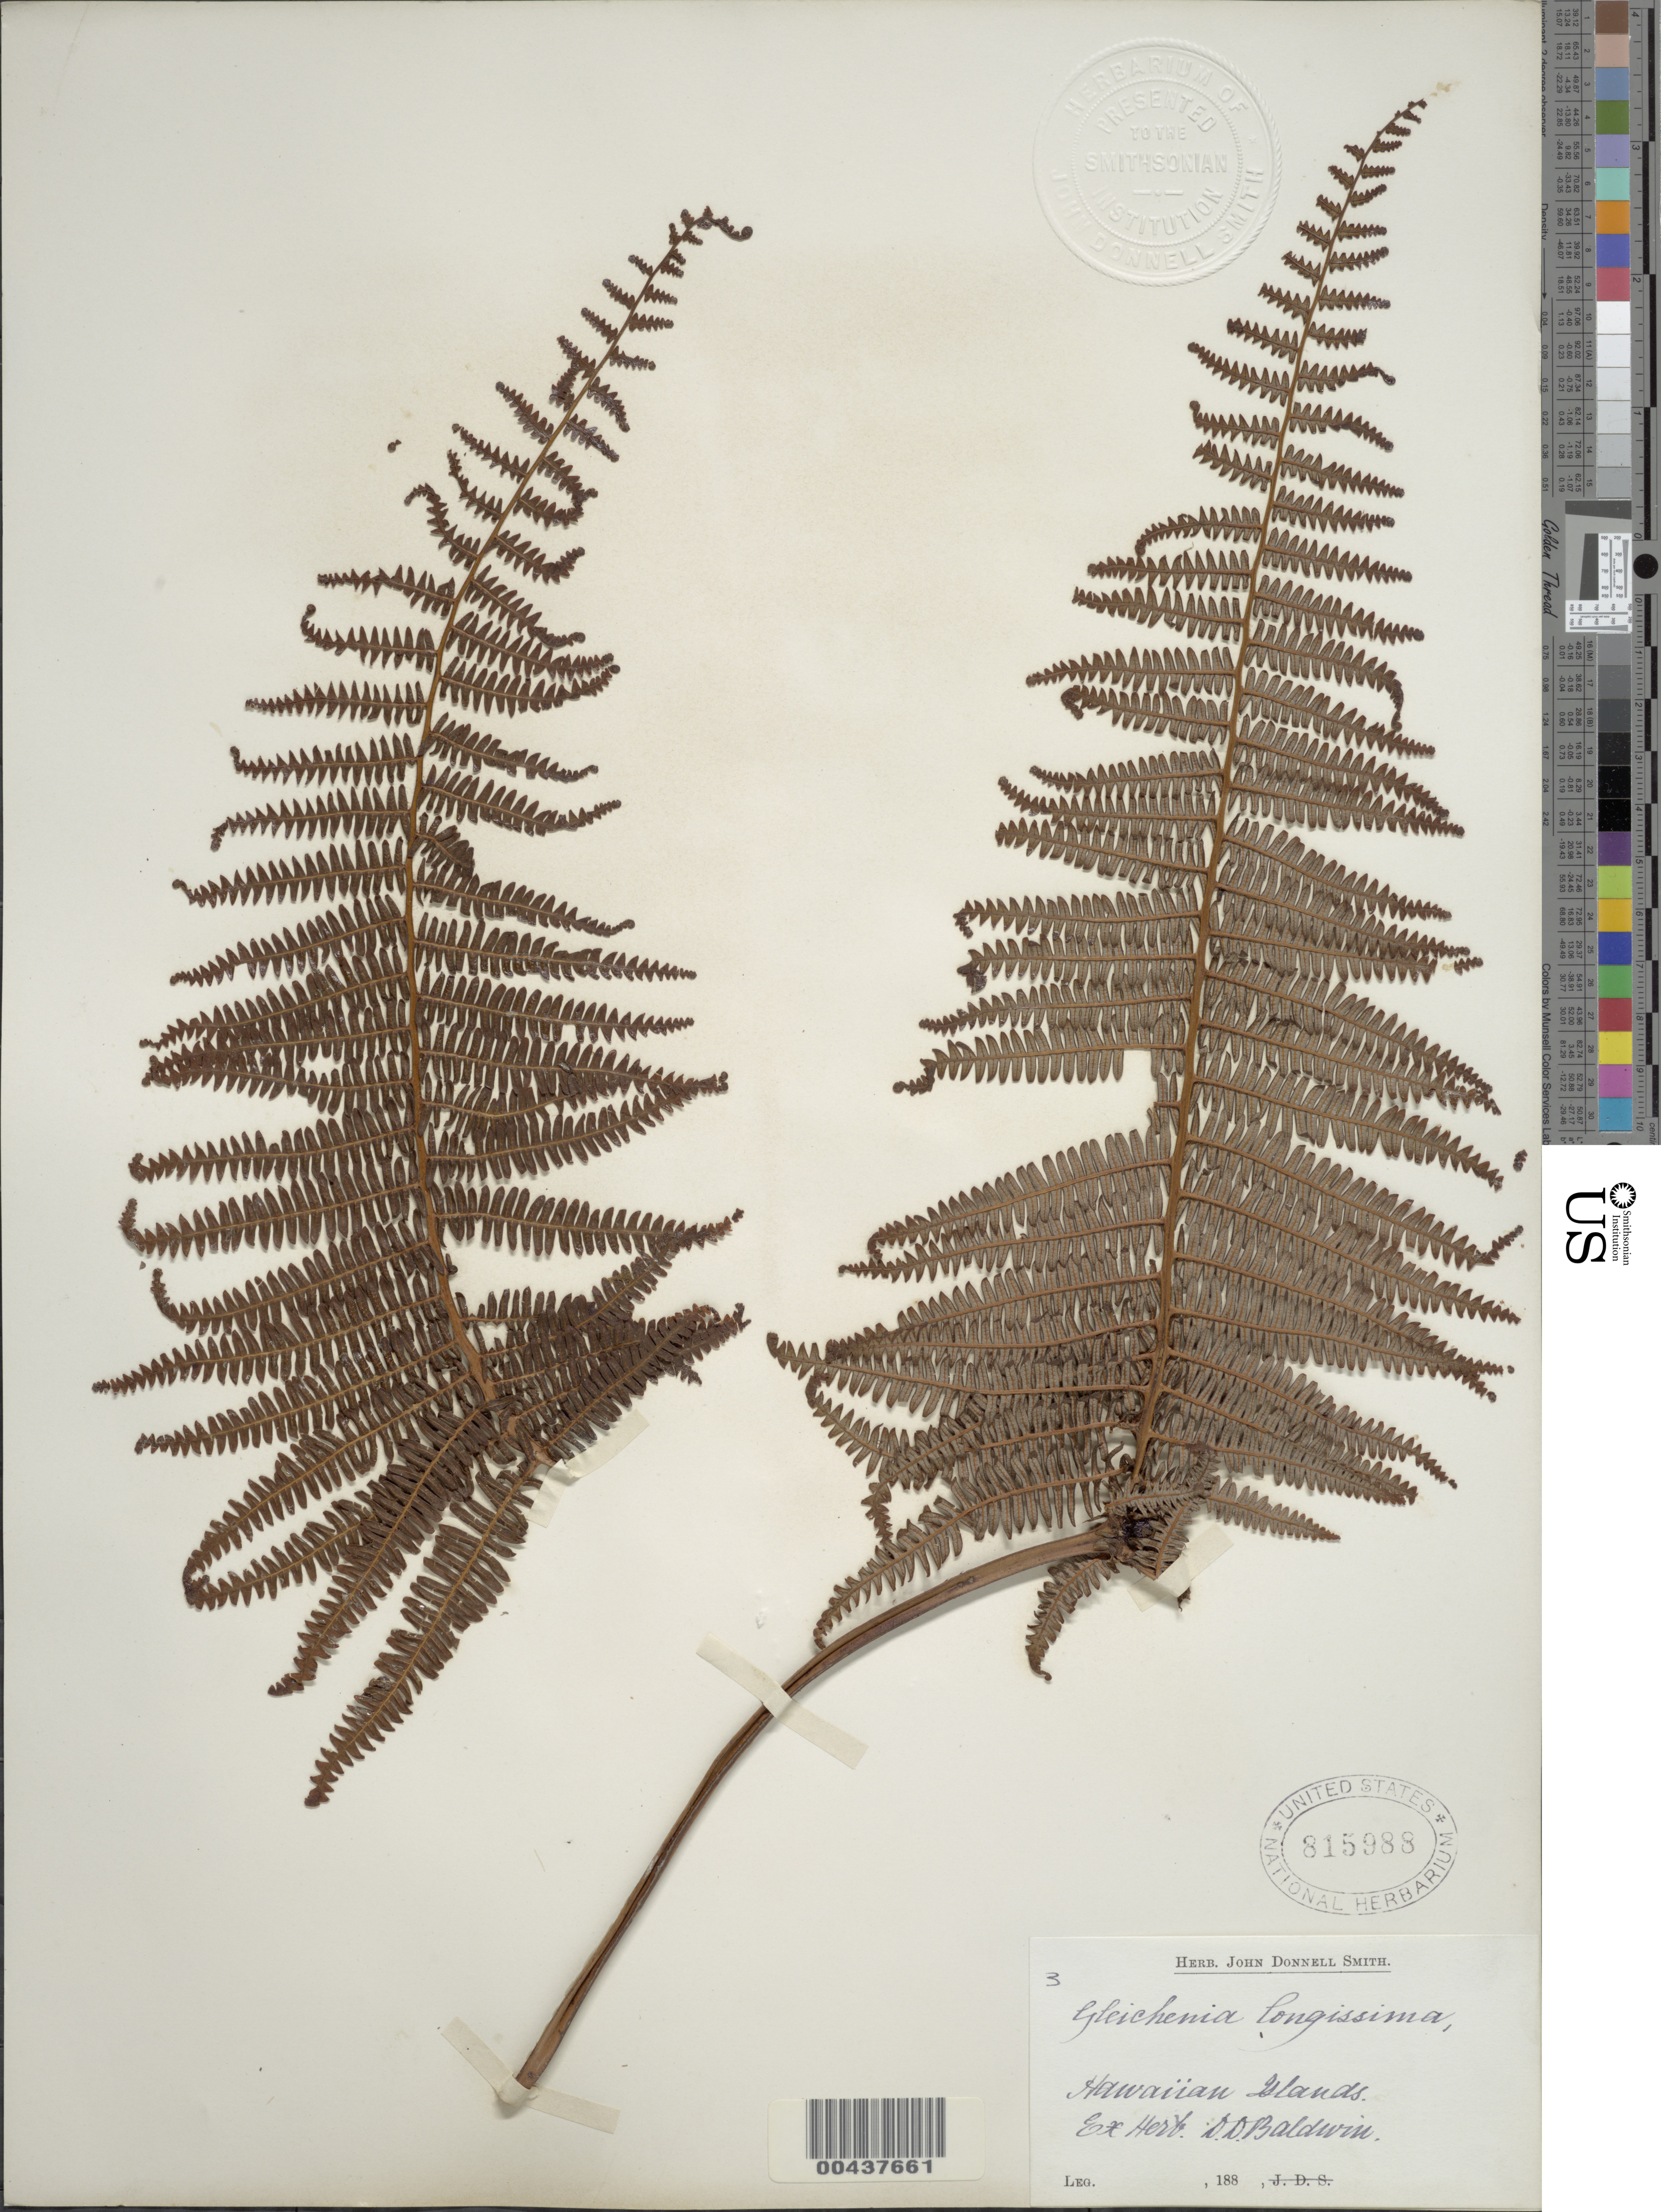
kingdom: Plantae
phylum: Tracheophyta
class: Polypodiopsida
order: Gleicheniales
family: Gleicheniaceae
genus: Diplopterygium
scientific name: Diplopterygium glaucum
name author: (Thunb. ex Houtt.) Nakai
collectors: D. Baldwin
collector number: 3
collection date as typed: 188-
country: United States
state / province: Hawaii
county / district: Hawaii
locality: Hawaiian Islands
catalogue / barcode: US 815988